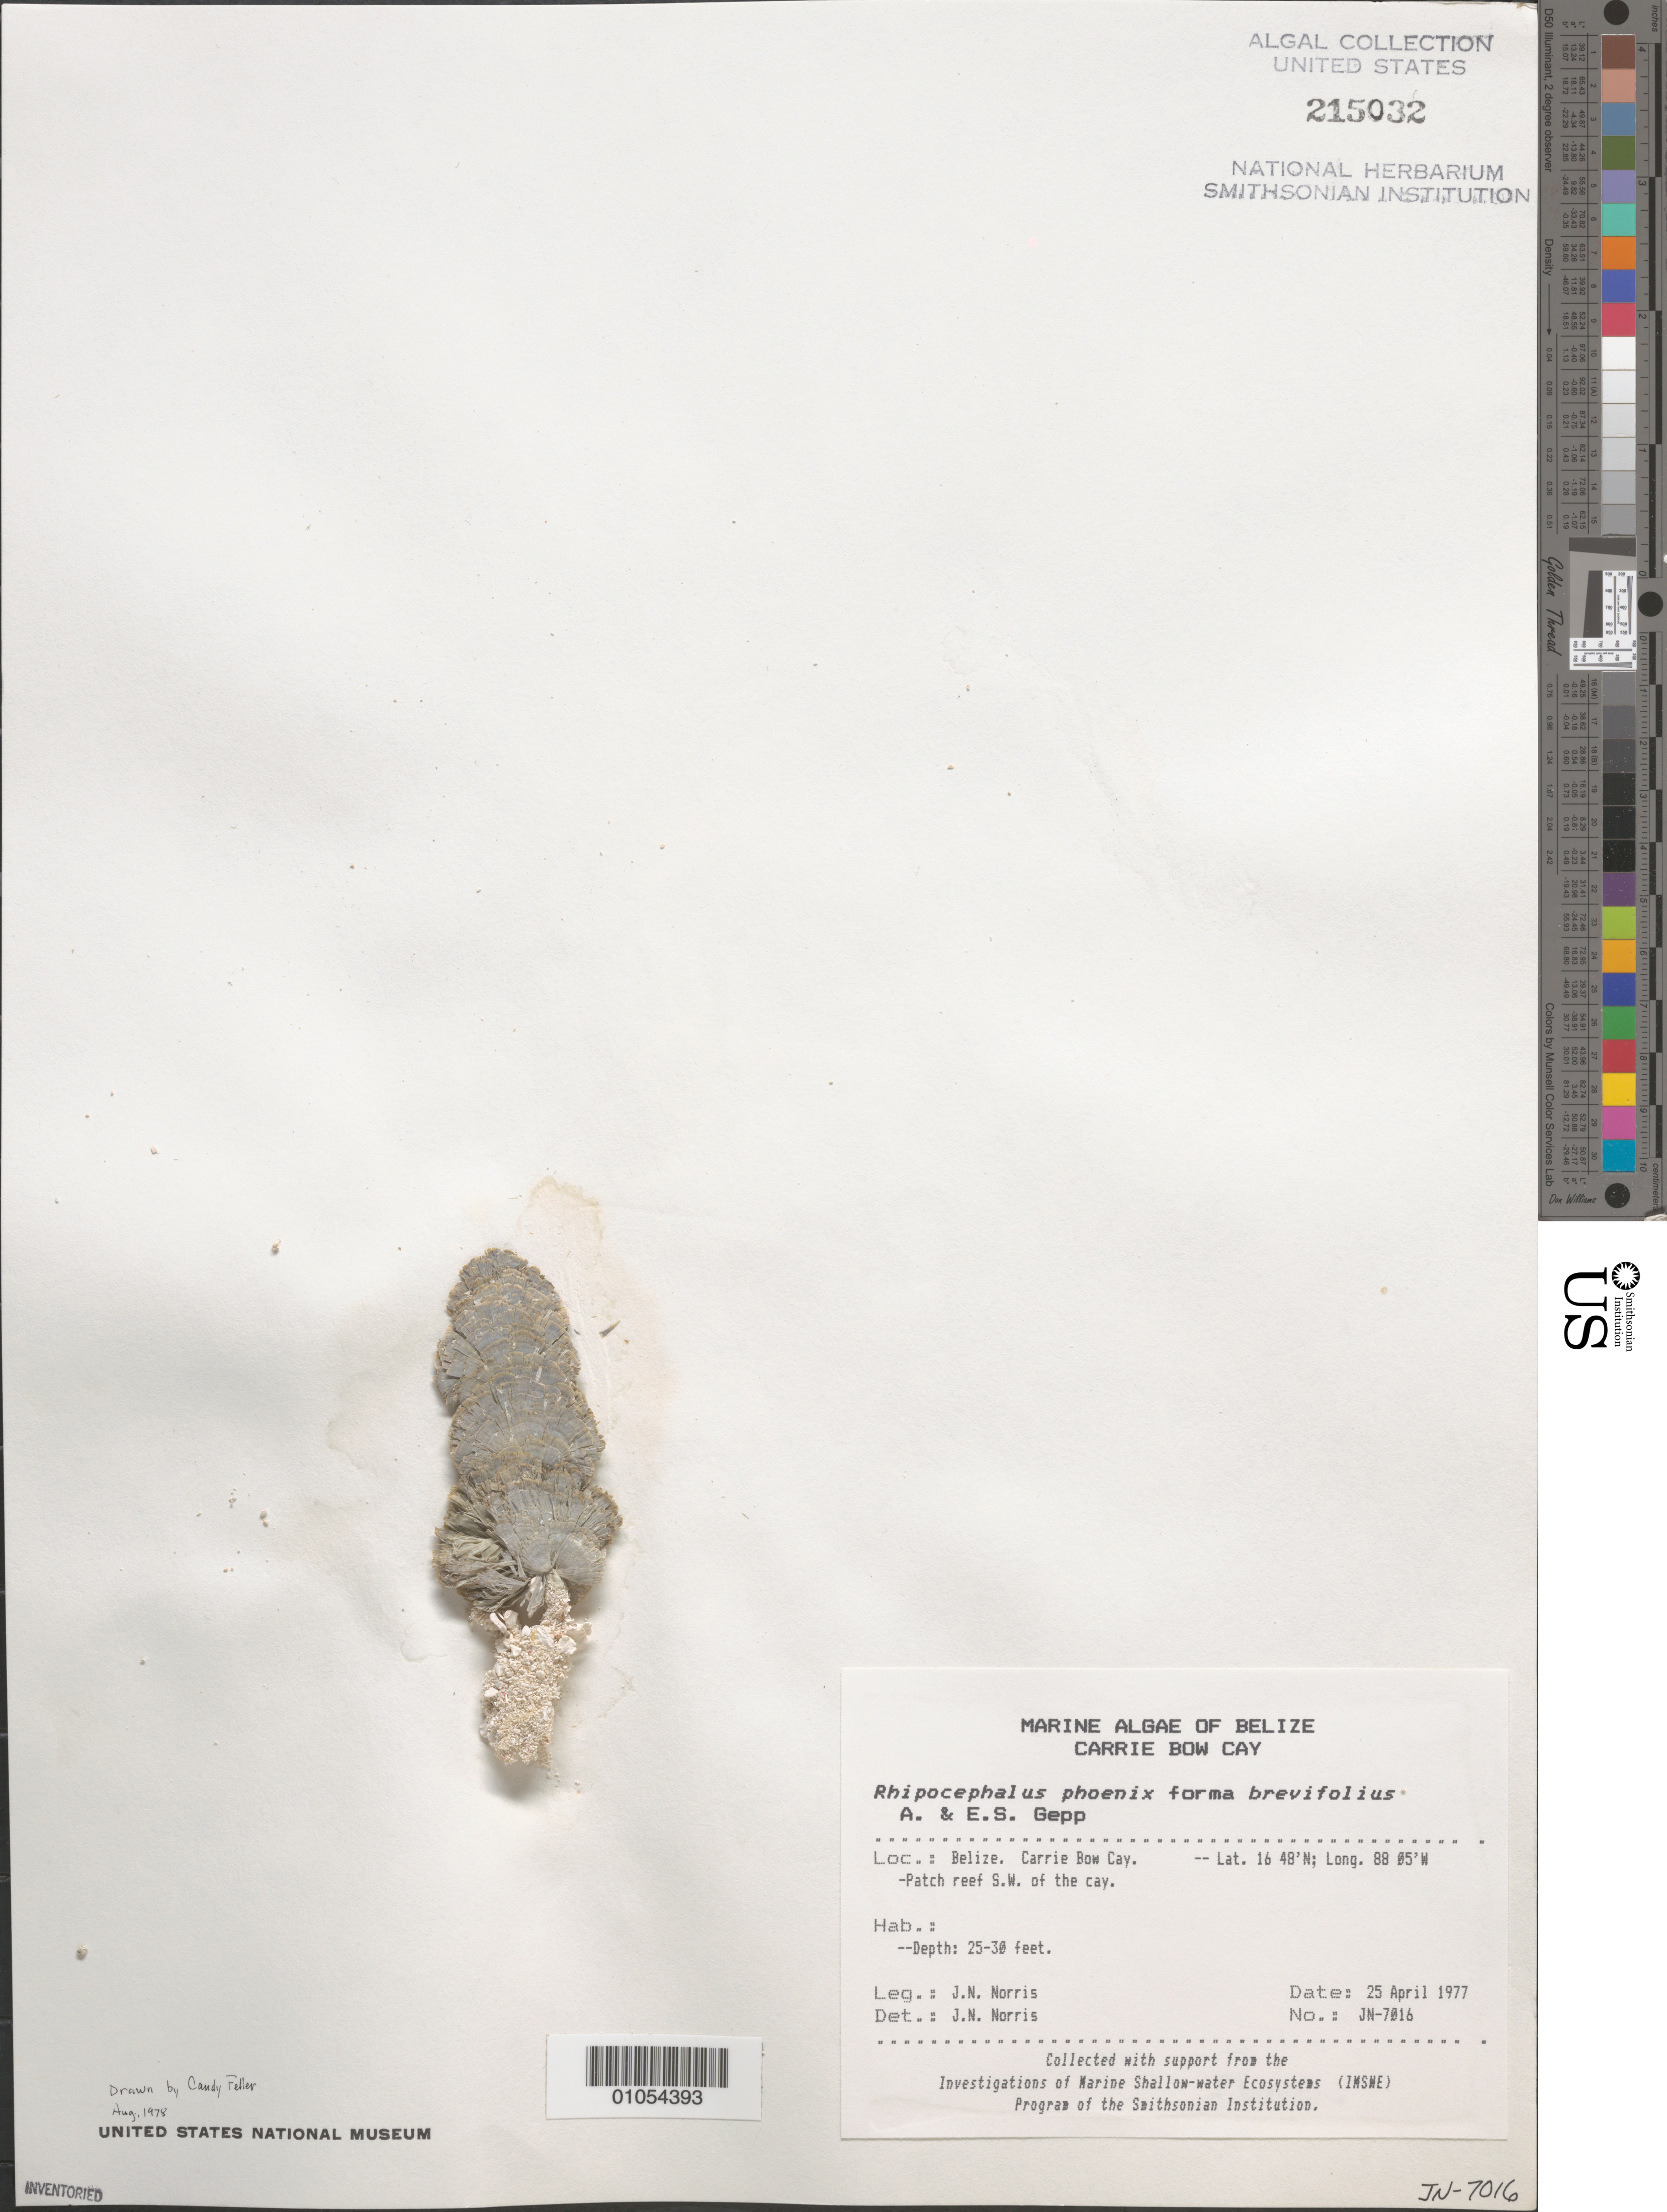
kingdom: Plantae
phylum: Chlorophyta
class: Ulvophyceae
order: Bryopsidales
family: Udoteaceae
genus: Rhipocephalus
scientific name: Rhipocephalus phoenix f. brevifolius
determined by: Norris, James N.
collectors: J. N. Norris & K. E. Bucher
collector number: JN-7016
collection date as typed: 25 Apr 1977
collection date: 1977-04-25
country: Belize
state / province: Stann Creek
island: Carrie Bow Cay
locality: Patch reef southwest of Carrie Bow Cay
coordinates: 16 48'N, 88 05'W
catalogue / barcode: US 215032